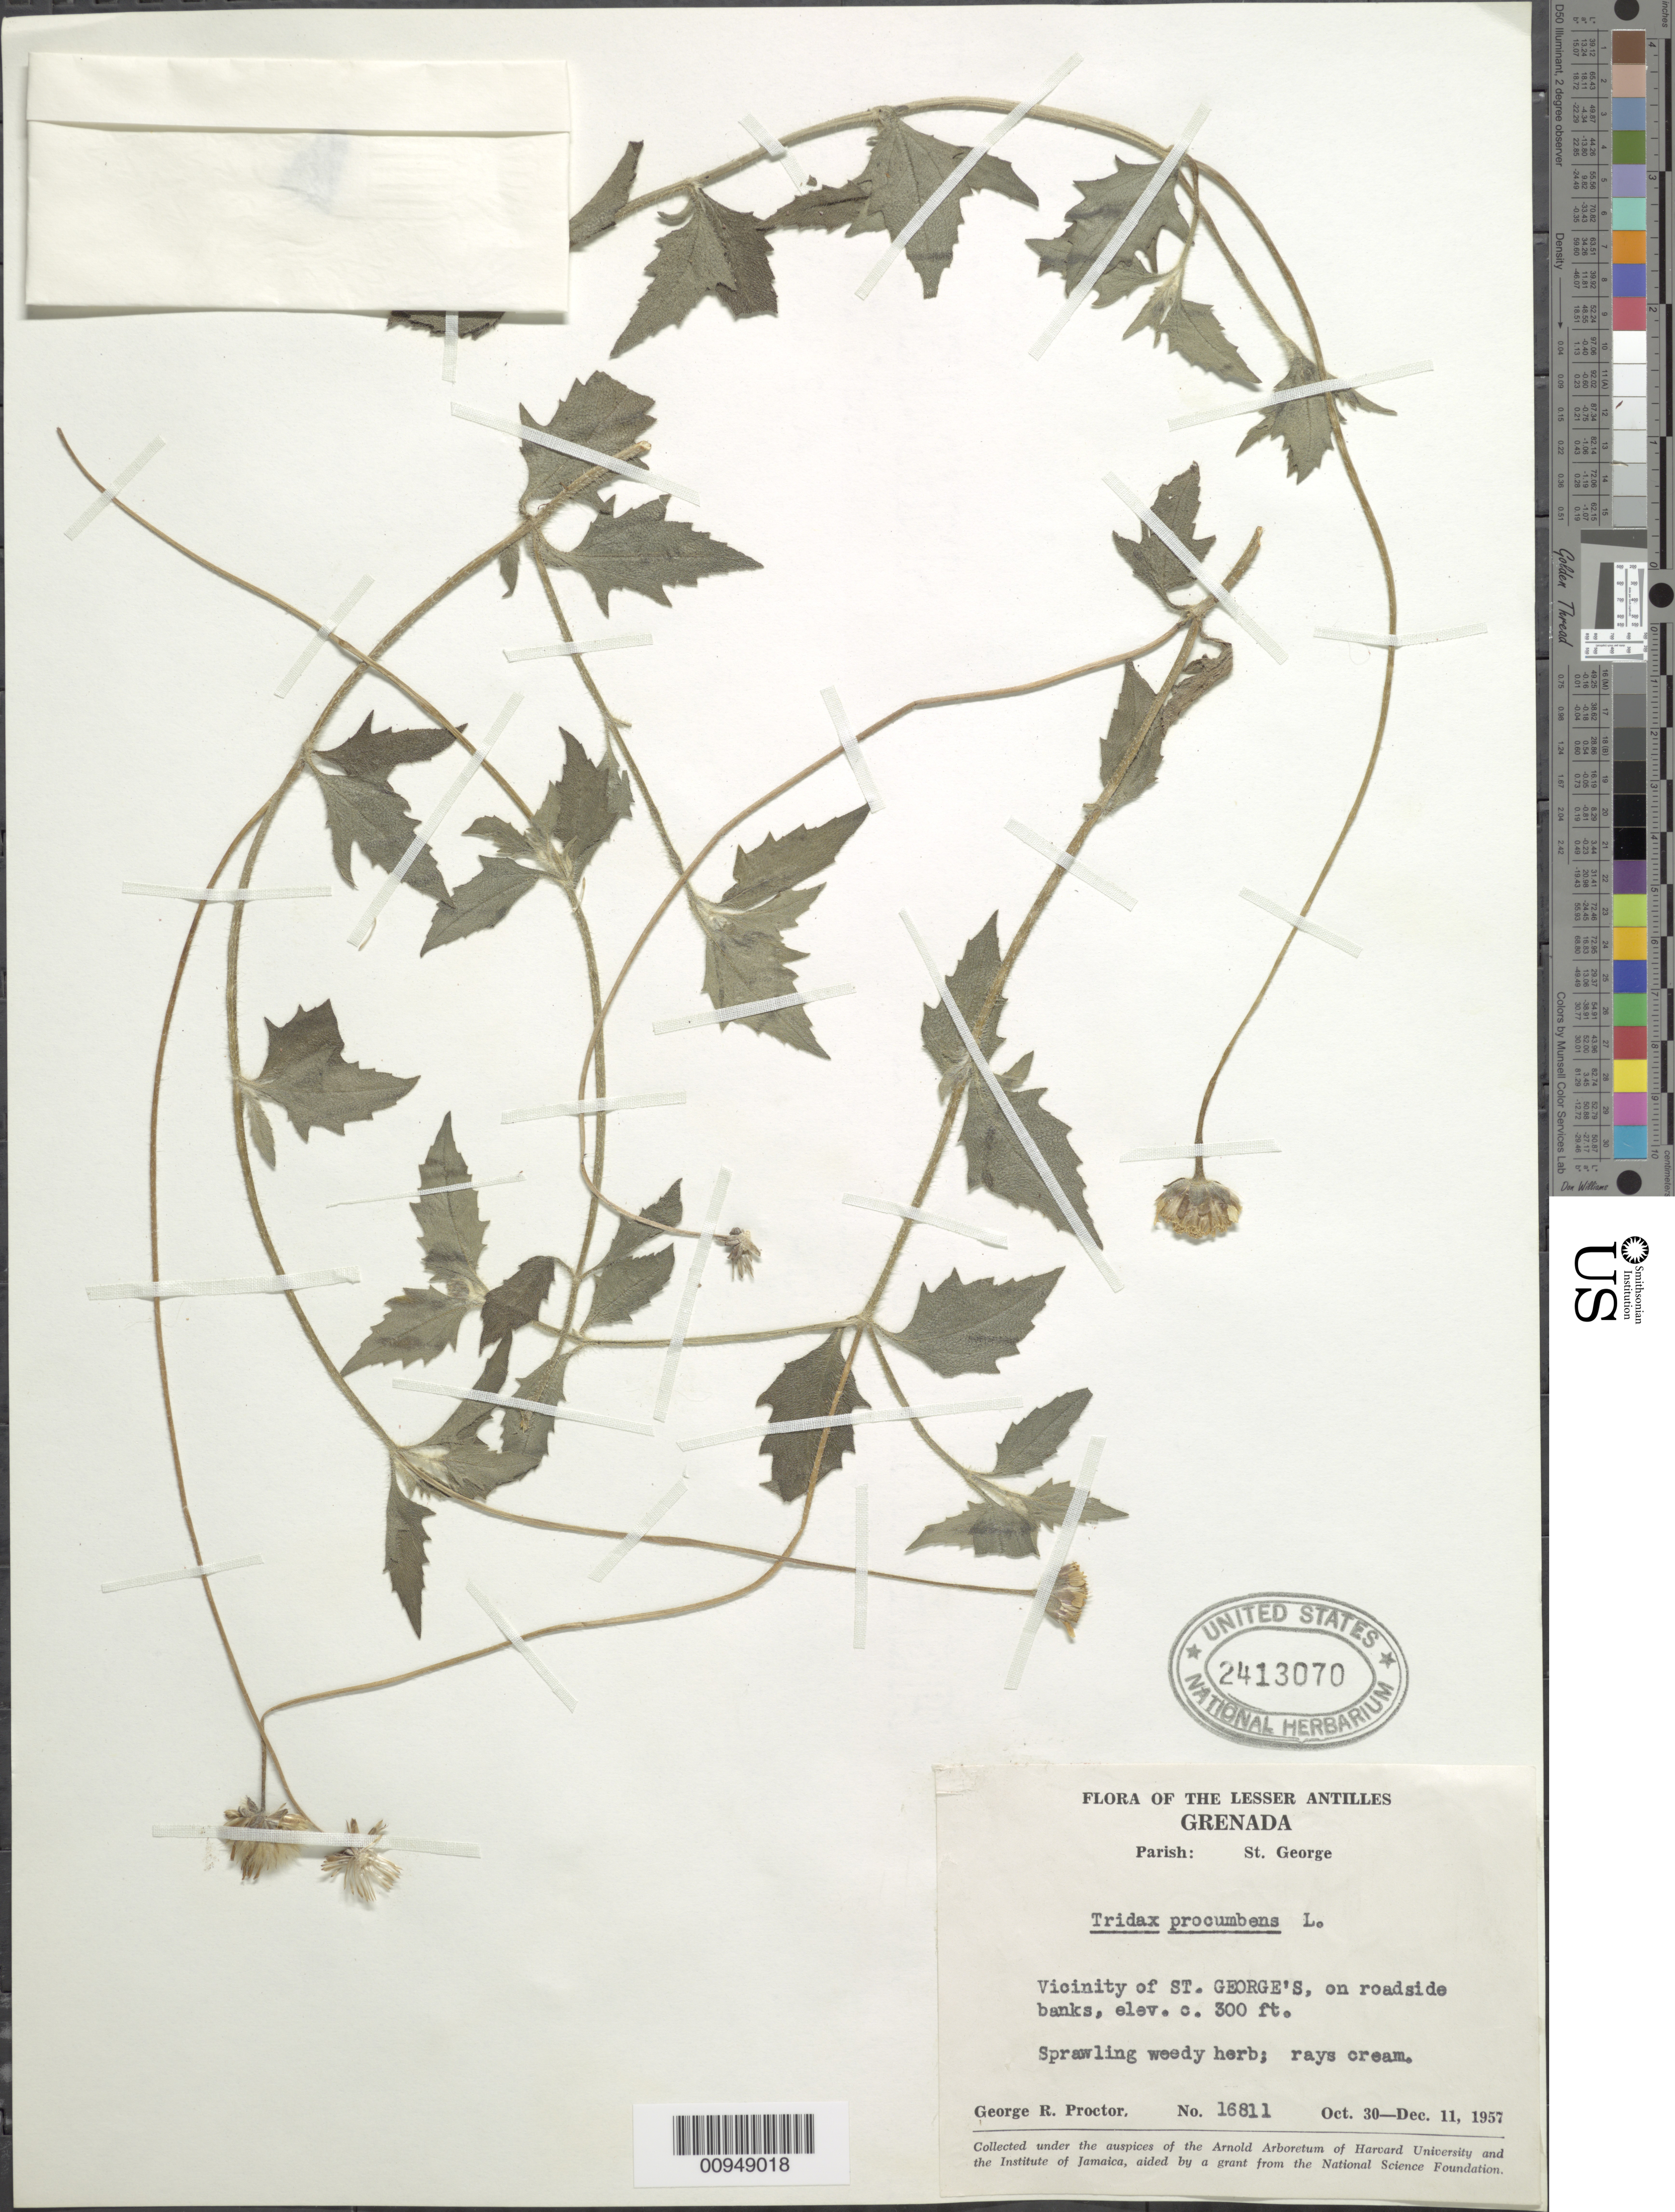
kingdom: Plantae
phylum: Tracheophyta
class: Magnoliopsida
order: Asterales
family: Asteraceae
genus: Tridax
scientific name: Tridax procumbens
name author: L.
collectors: G. R. Proctor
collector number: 16811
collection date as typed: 30 Oct 1957 to 11 Dec 1957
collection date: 1957-10-30/1957-12-11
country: Grenada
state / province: Saint George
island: Grenada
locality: Vicinity of St. George's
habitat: Roadside banks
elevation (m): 91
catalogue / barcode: US 2413070